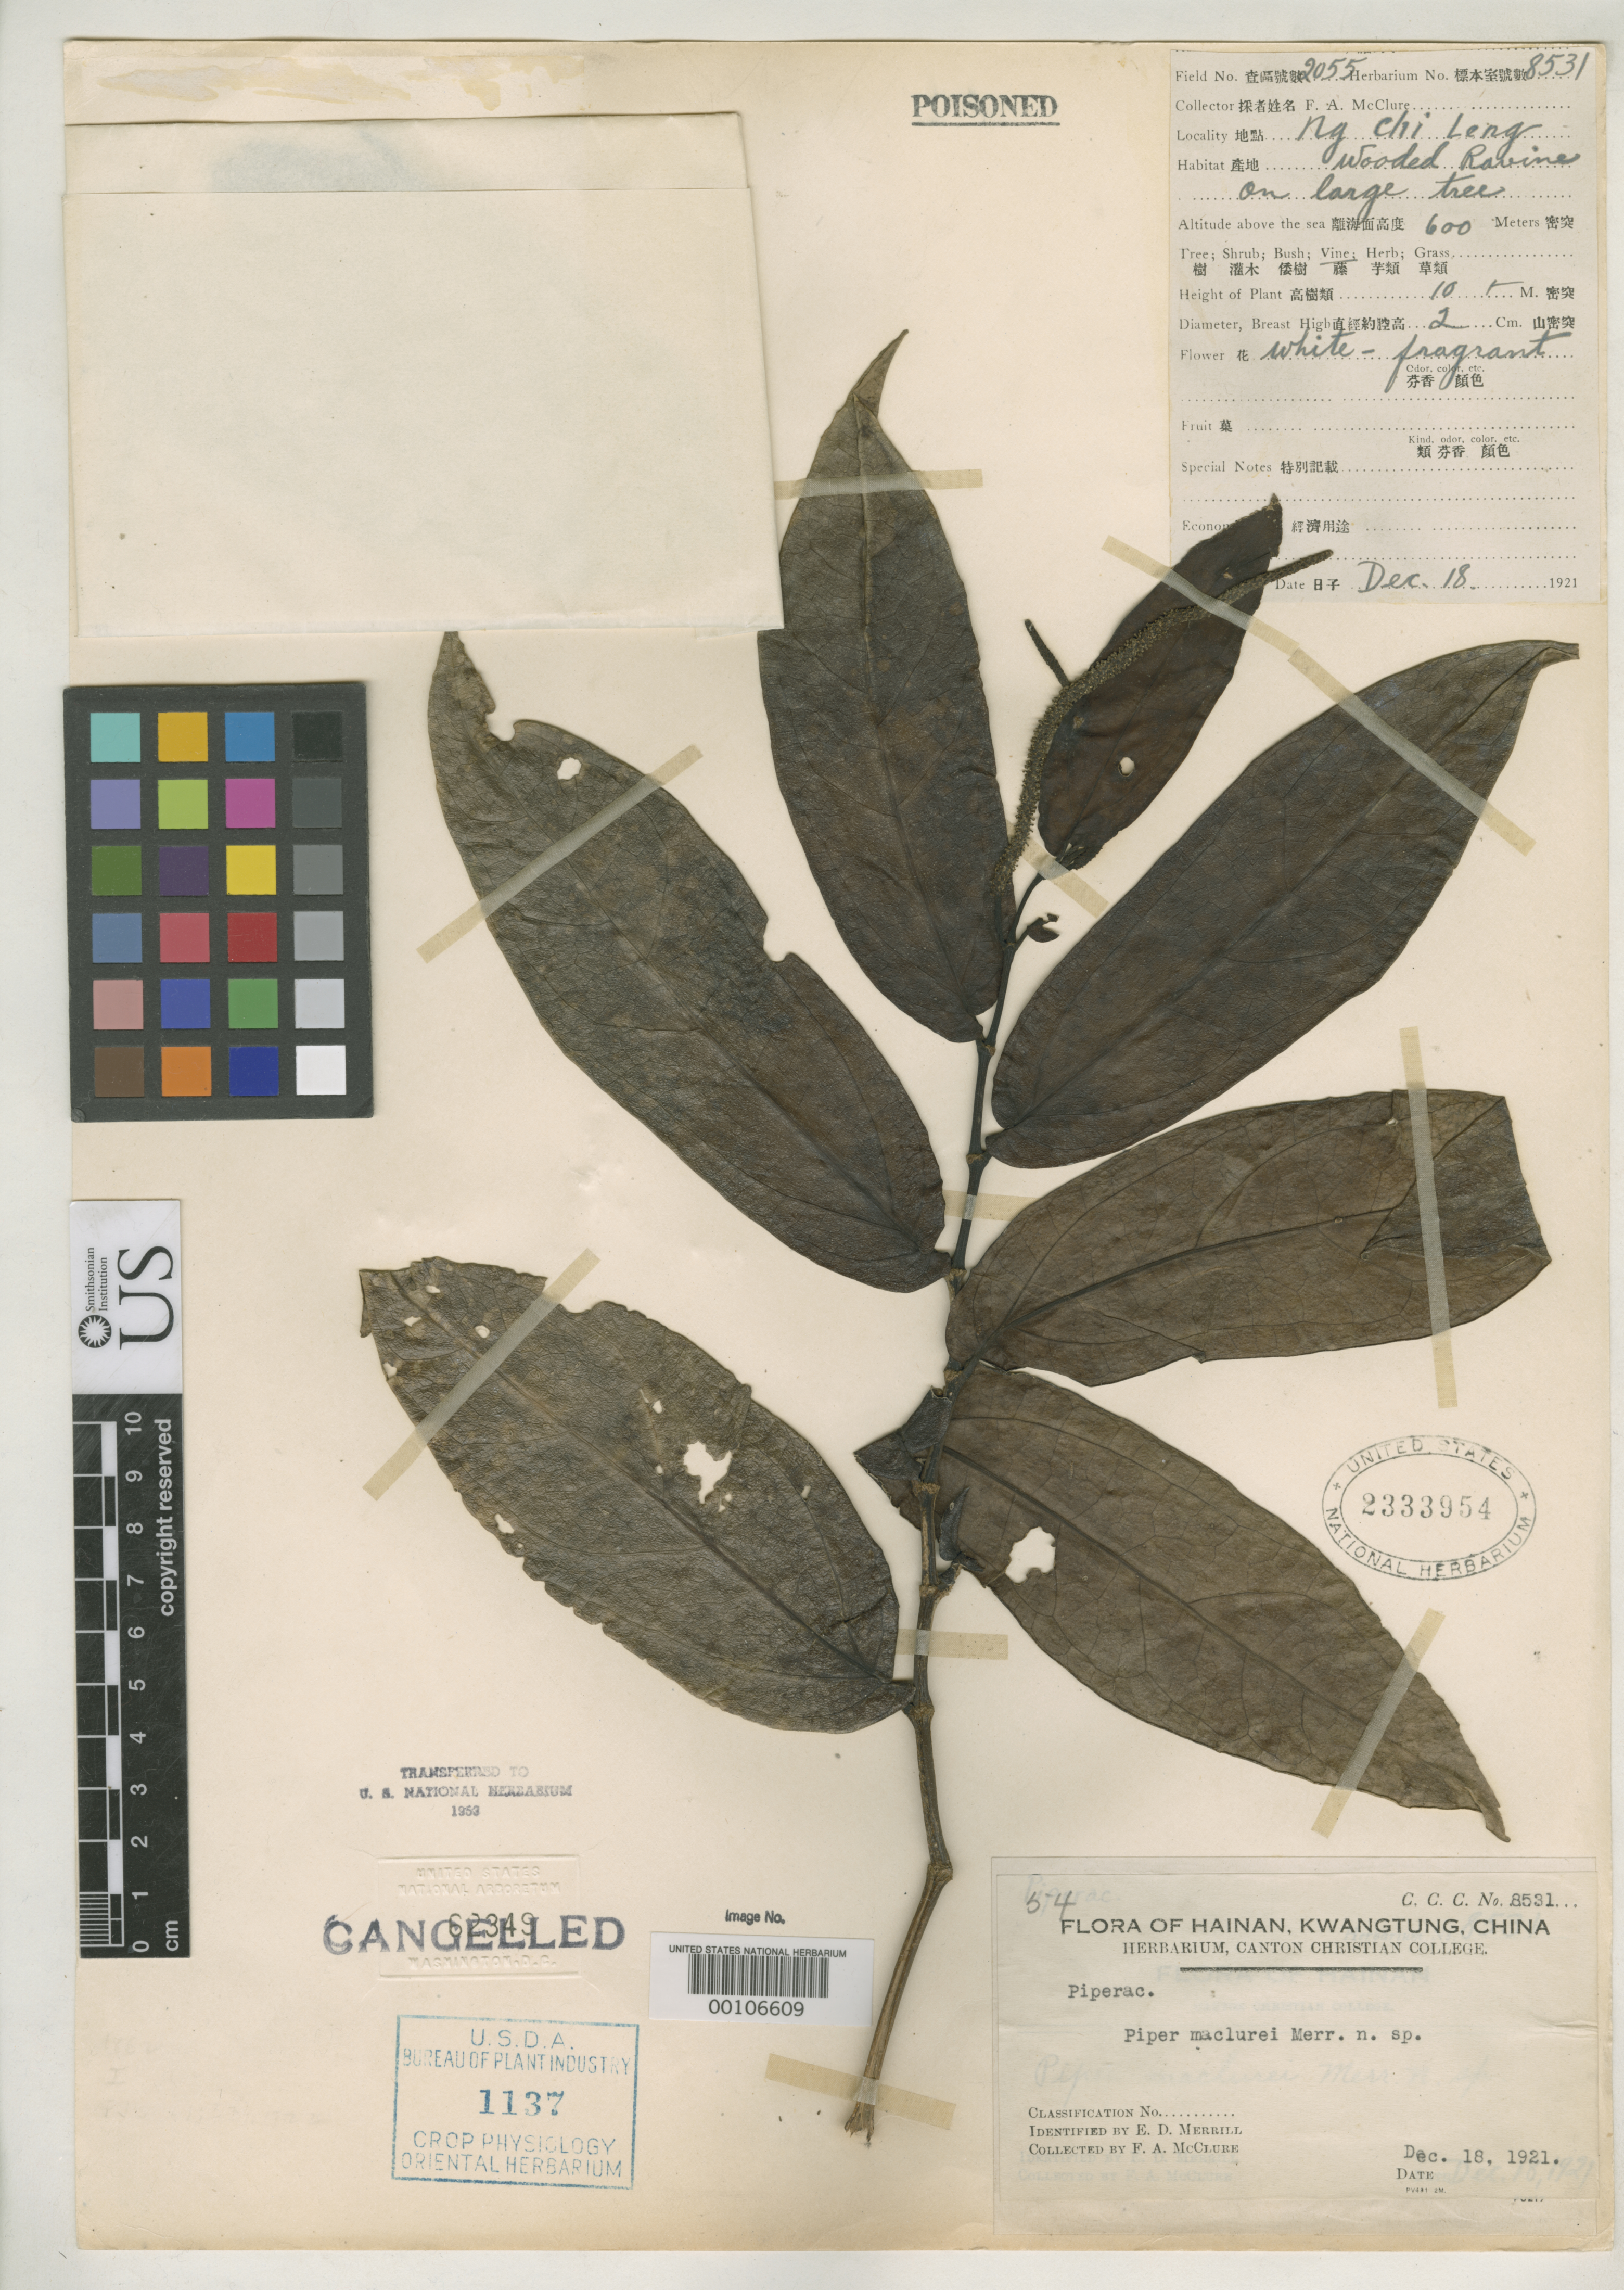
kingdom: Plantae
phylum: Tracheophyta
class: Magnoliopsida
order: Piperales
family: Piperaceae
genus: Piper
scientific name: Piper maclurei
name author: Merr.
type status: Isotype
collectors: F. A. McClure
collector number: C.C.C. 8531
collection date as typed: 18 Dec 1921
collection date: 1921-12-18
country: China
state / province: Hainan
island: Hainan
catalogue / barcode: US 2333954